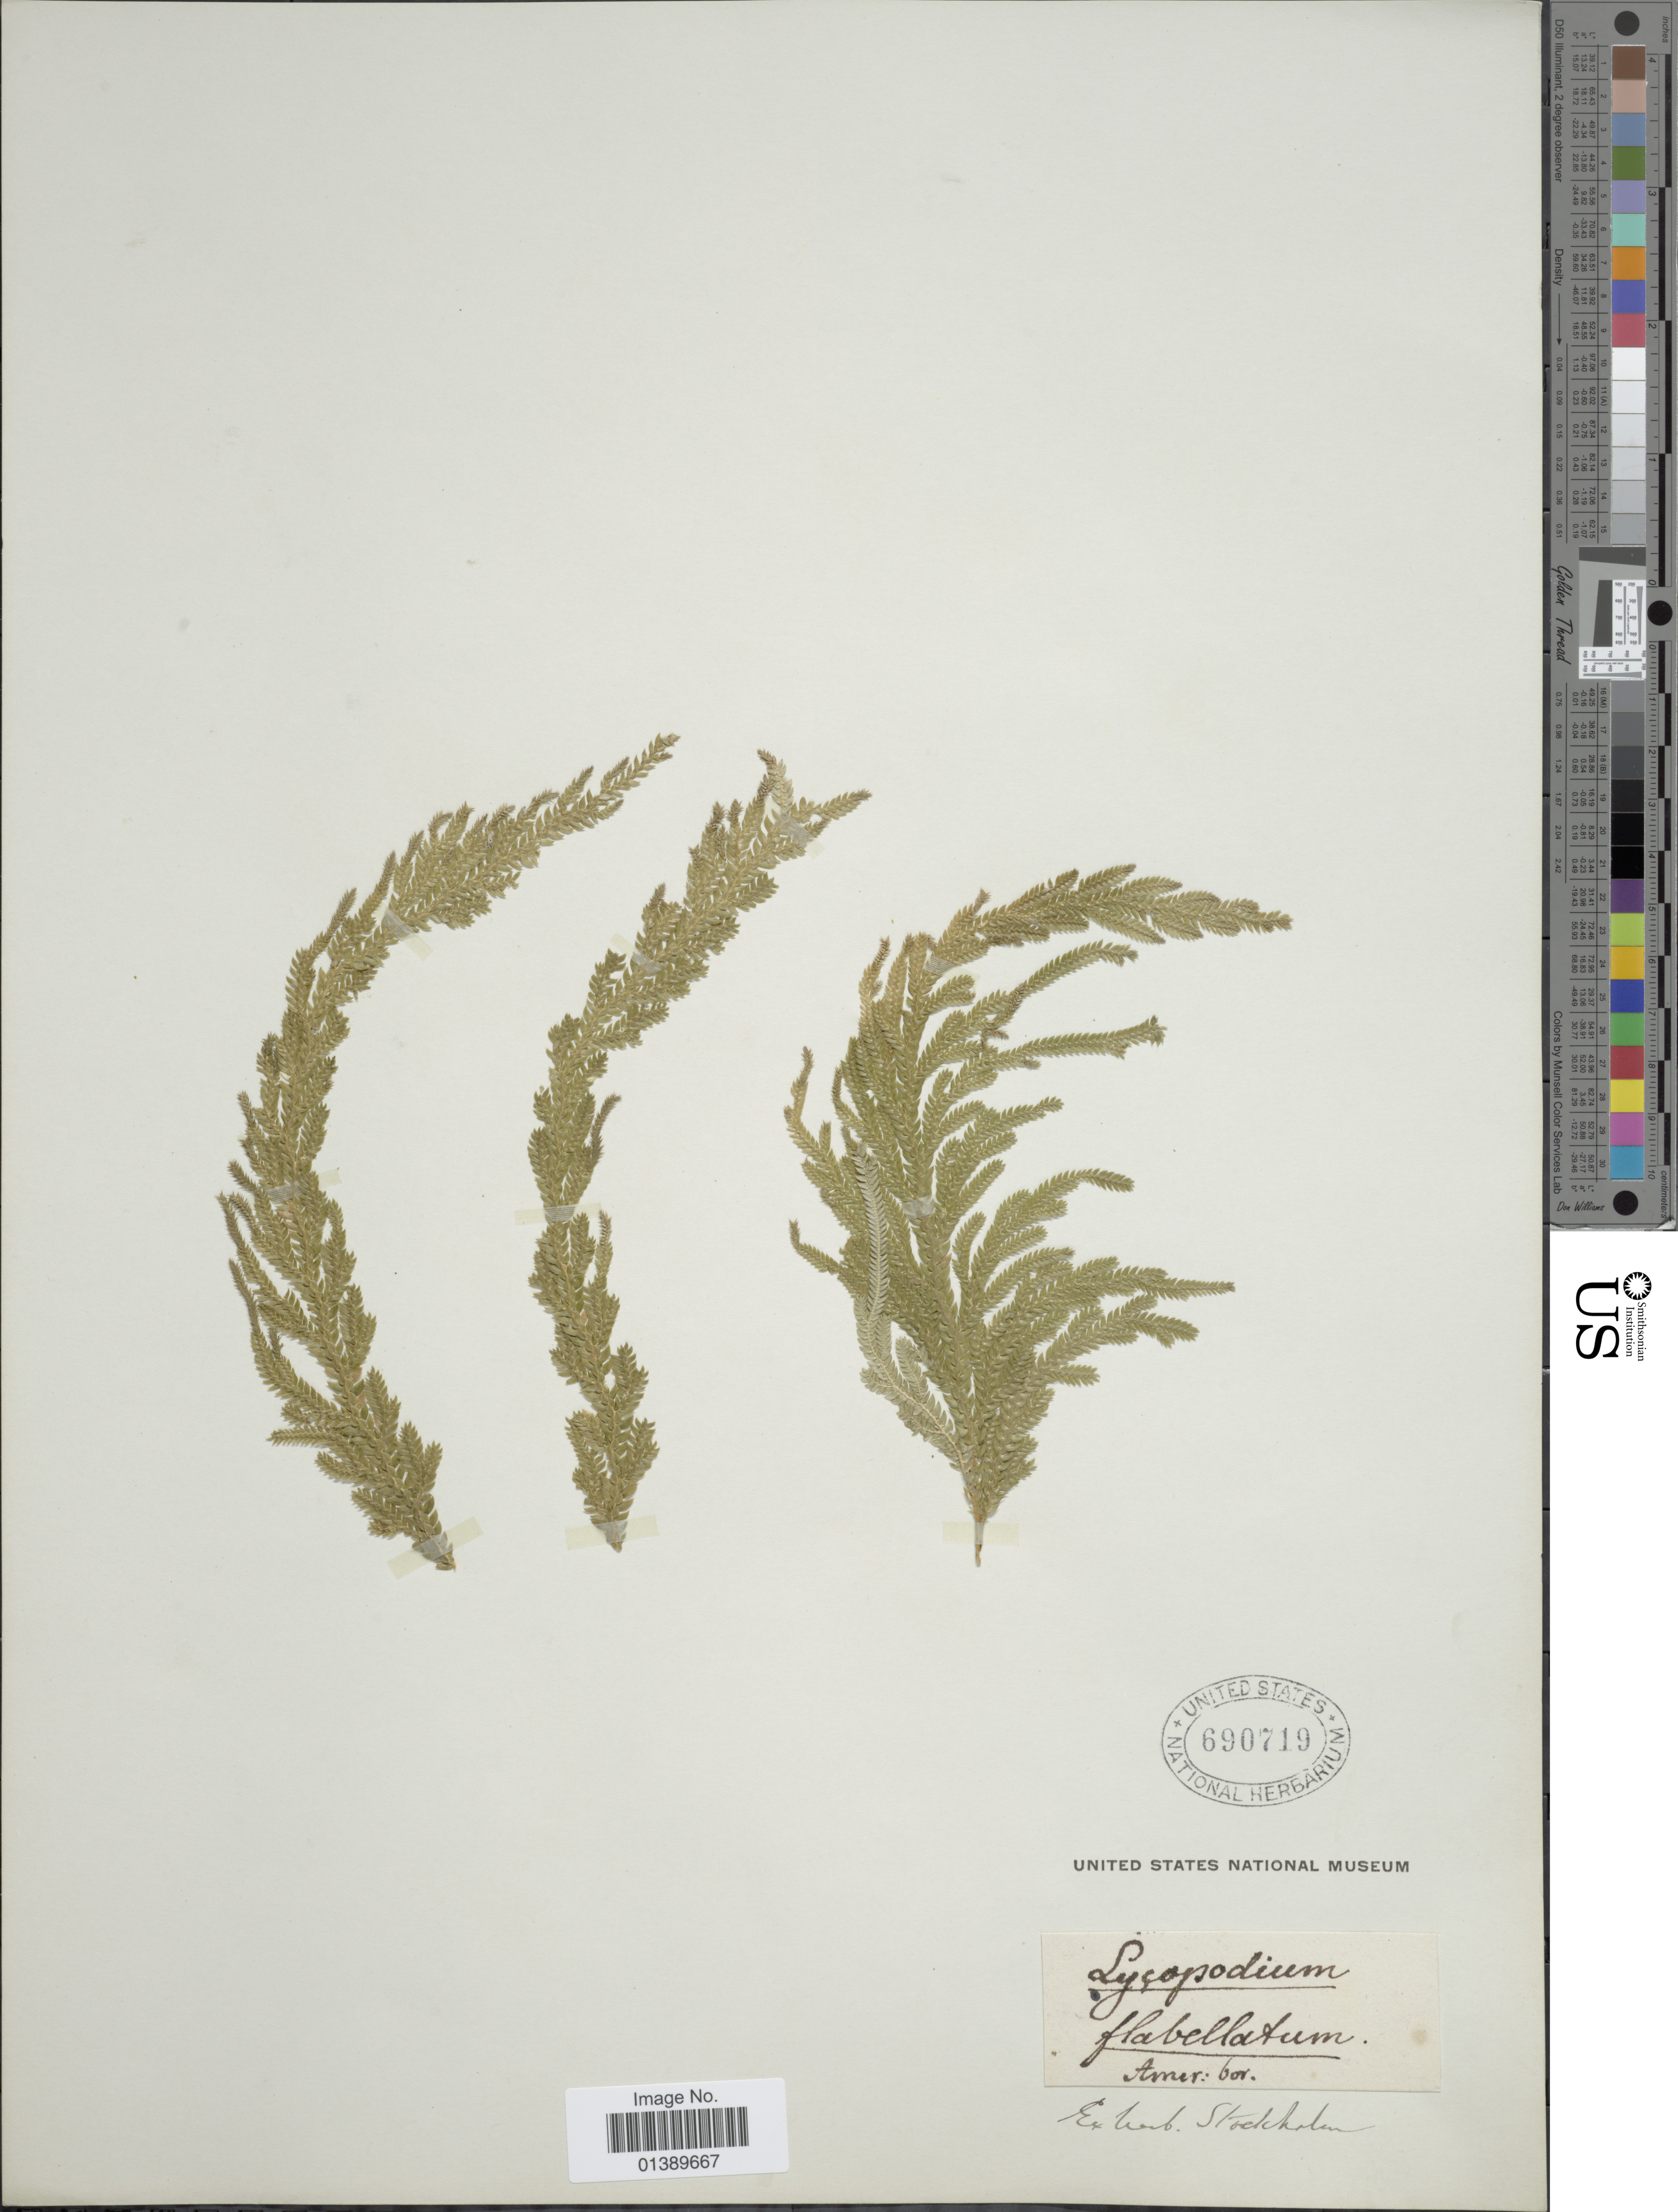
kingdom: Plantae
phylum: Tracheophyta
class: Lycopodiopsida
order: Selaginellales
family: Selaginellaceae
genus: Selaginella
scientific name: Selaginella flabellata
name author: L.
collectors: ex herb. Stockholm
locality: Amer. bor.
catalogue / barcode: US 690719